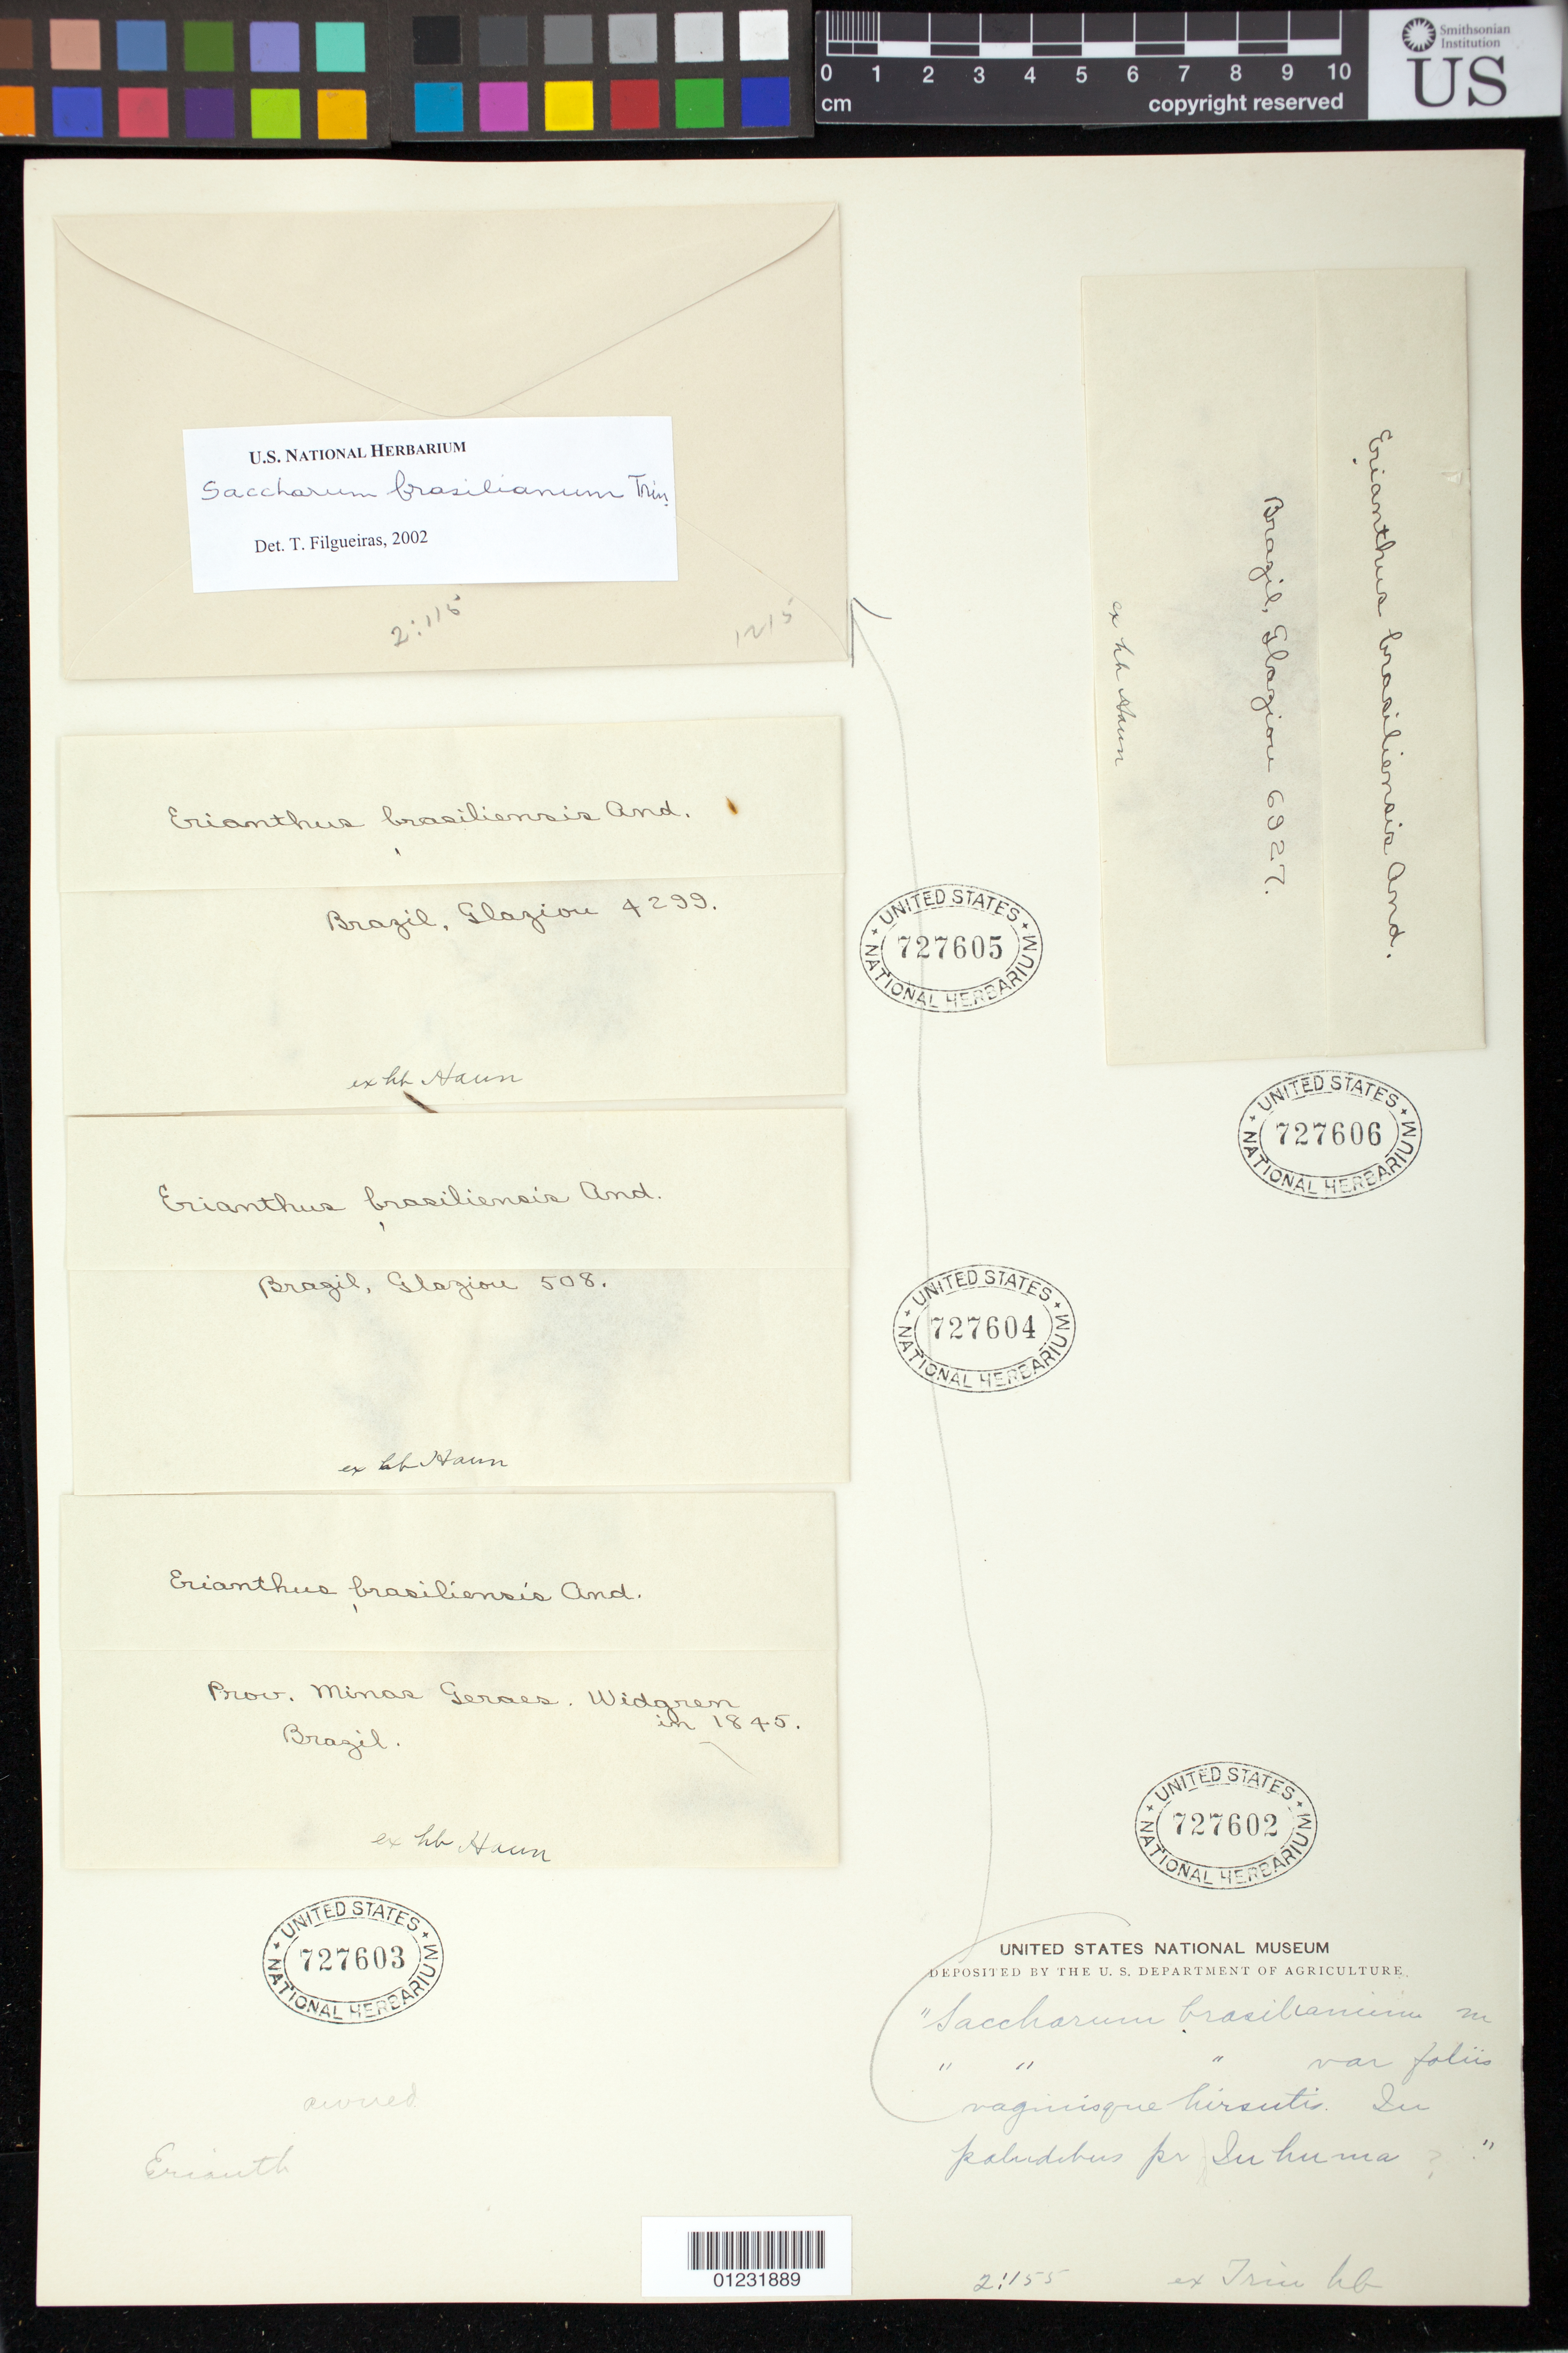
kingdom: Plantae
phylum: Tracheophyta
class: Liliopsida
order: Poales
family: Poaceae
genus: Saccharum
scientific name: Saccharum brasilianum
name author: Trin.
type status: Syntype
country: Brazil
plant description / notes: Fragmentary material of type specimen ex herb. Trin.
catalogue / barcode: US 727602-5